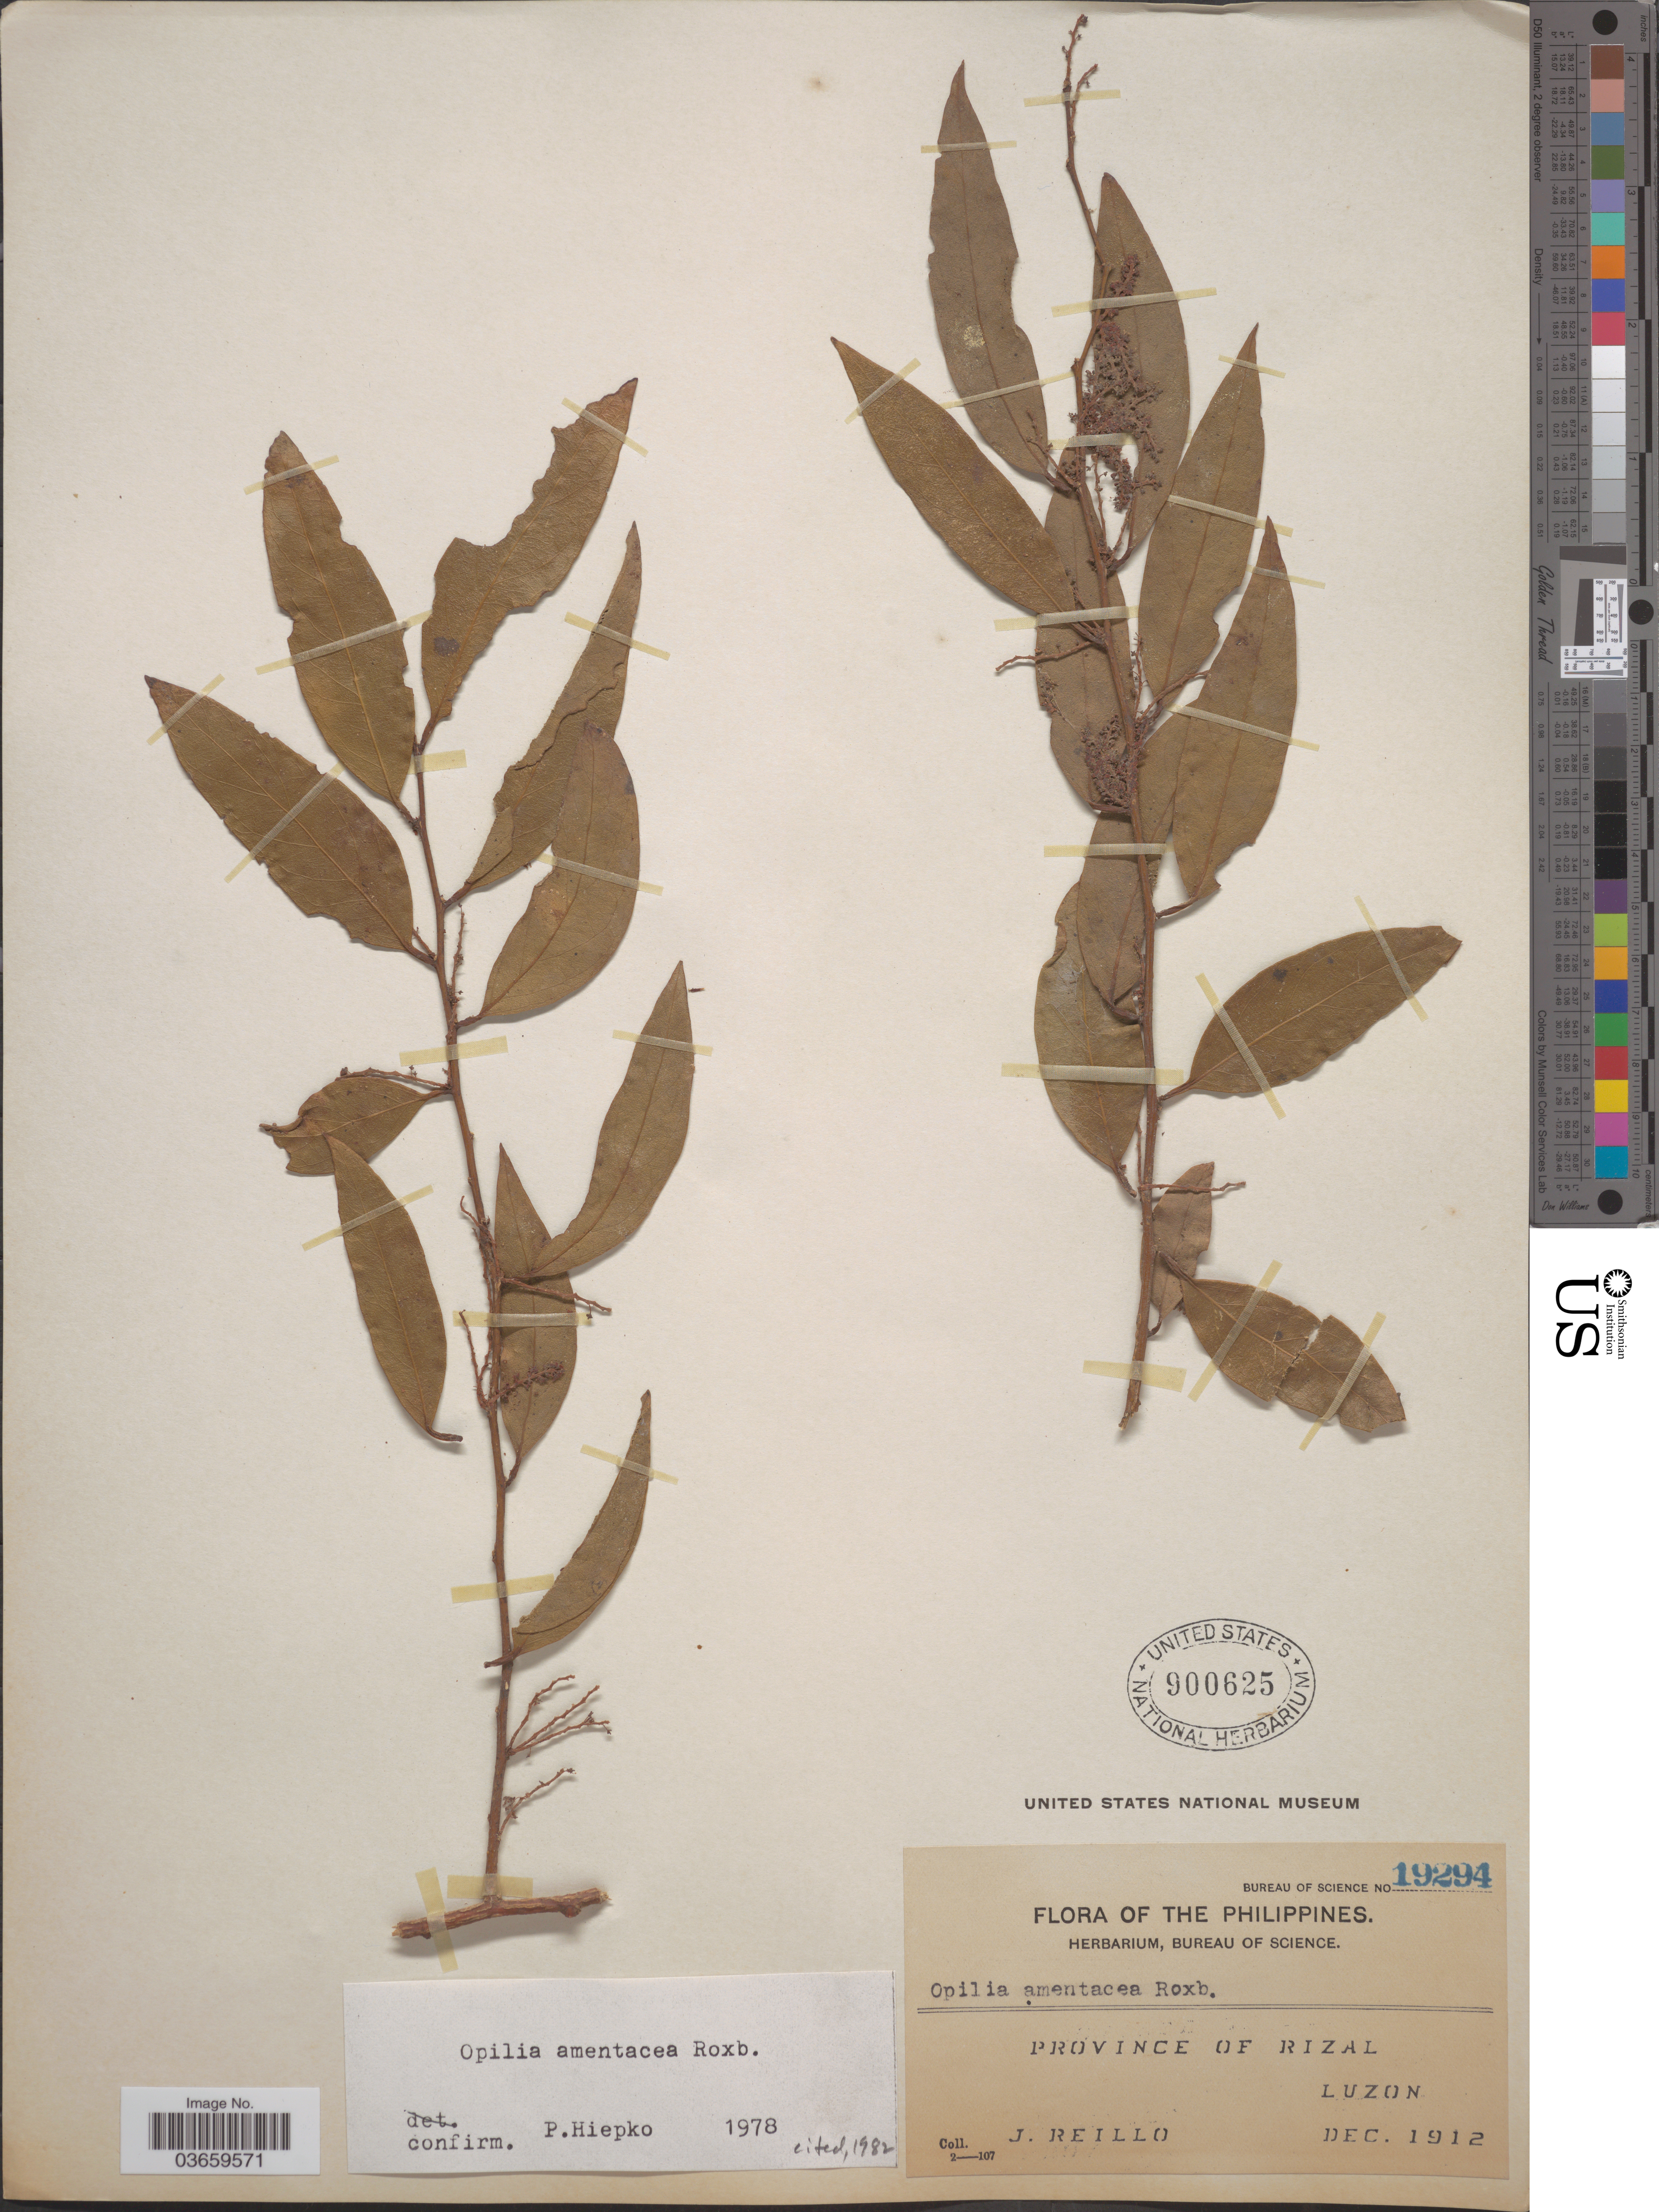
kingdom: Plantae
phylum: Tracheophyta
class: Magnoliopsida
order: Santalales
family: Opiliaceae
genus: Opilia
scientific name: Opilia amentacea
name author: Roxb.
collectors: J. Reillo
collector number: Bureau of Science 19294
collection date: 1912-12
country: Philippines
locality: Province of Rizal. Luzon.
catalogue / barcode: US 900625